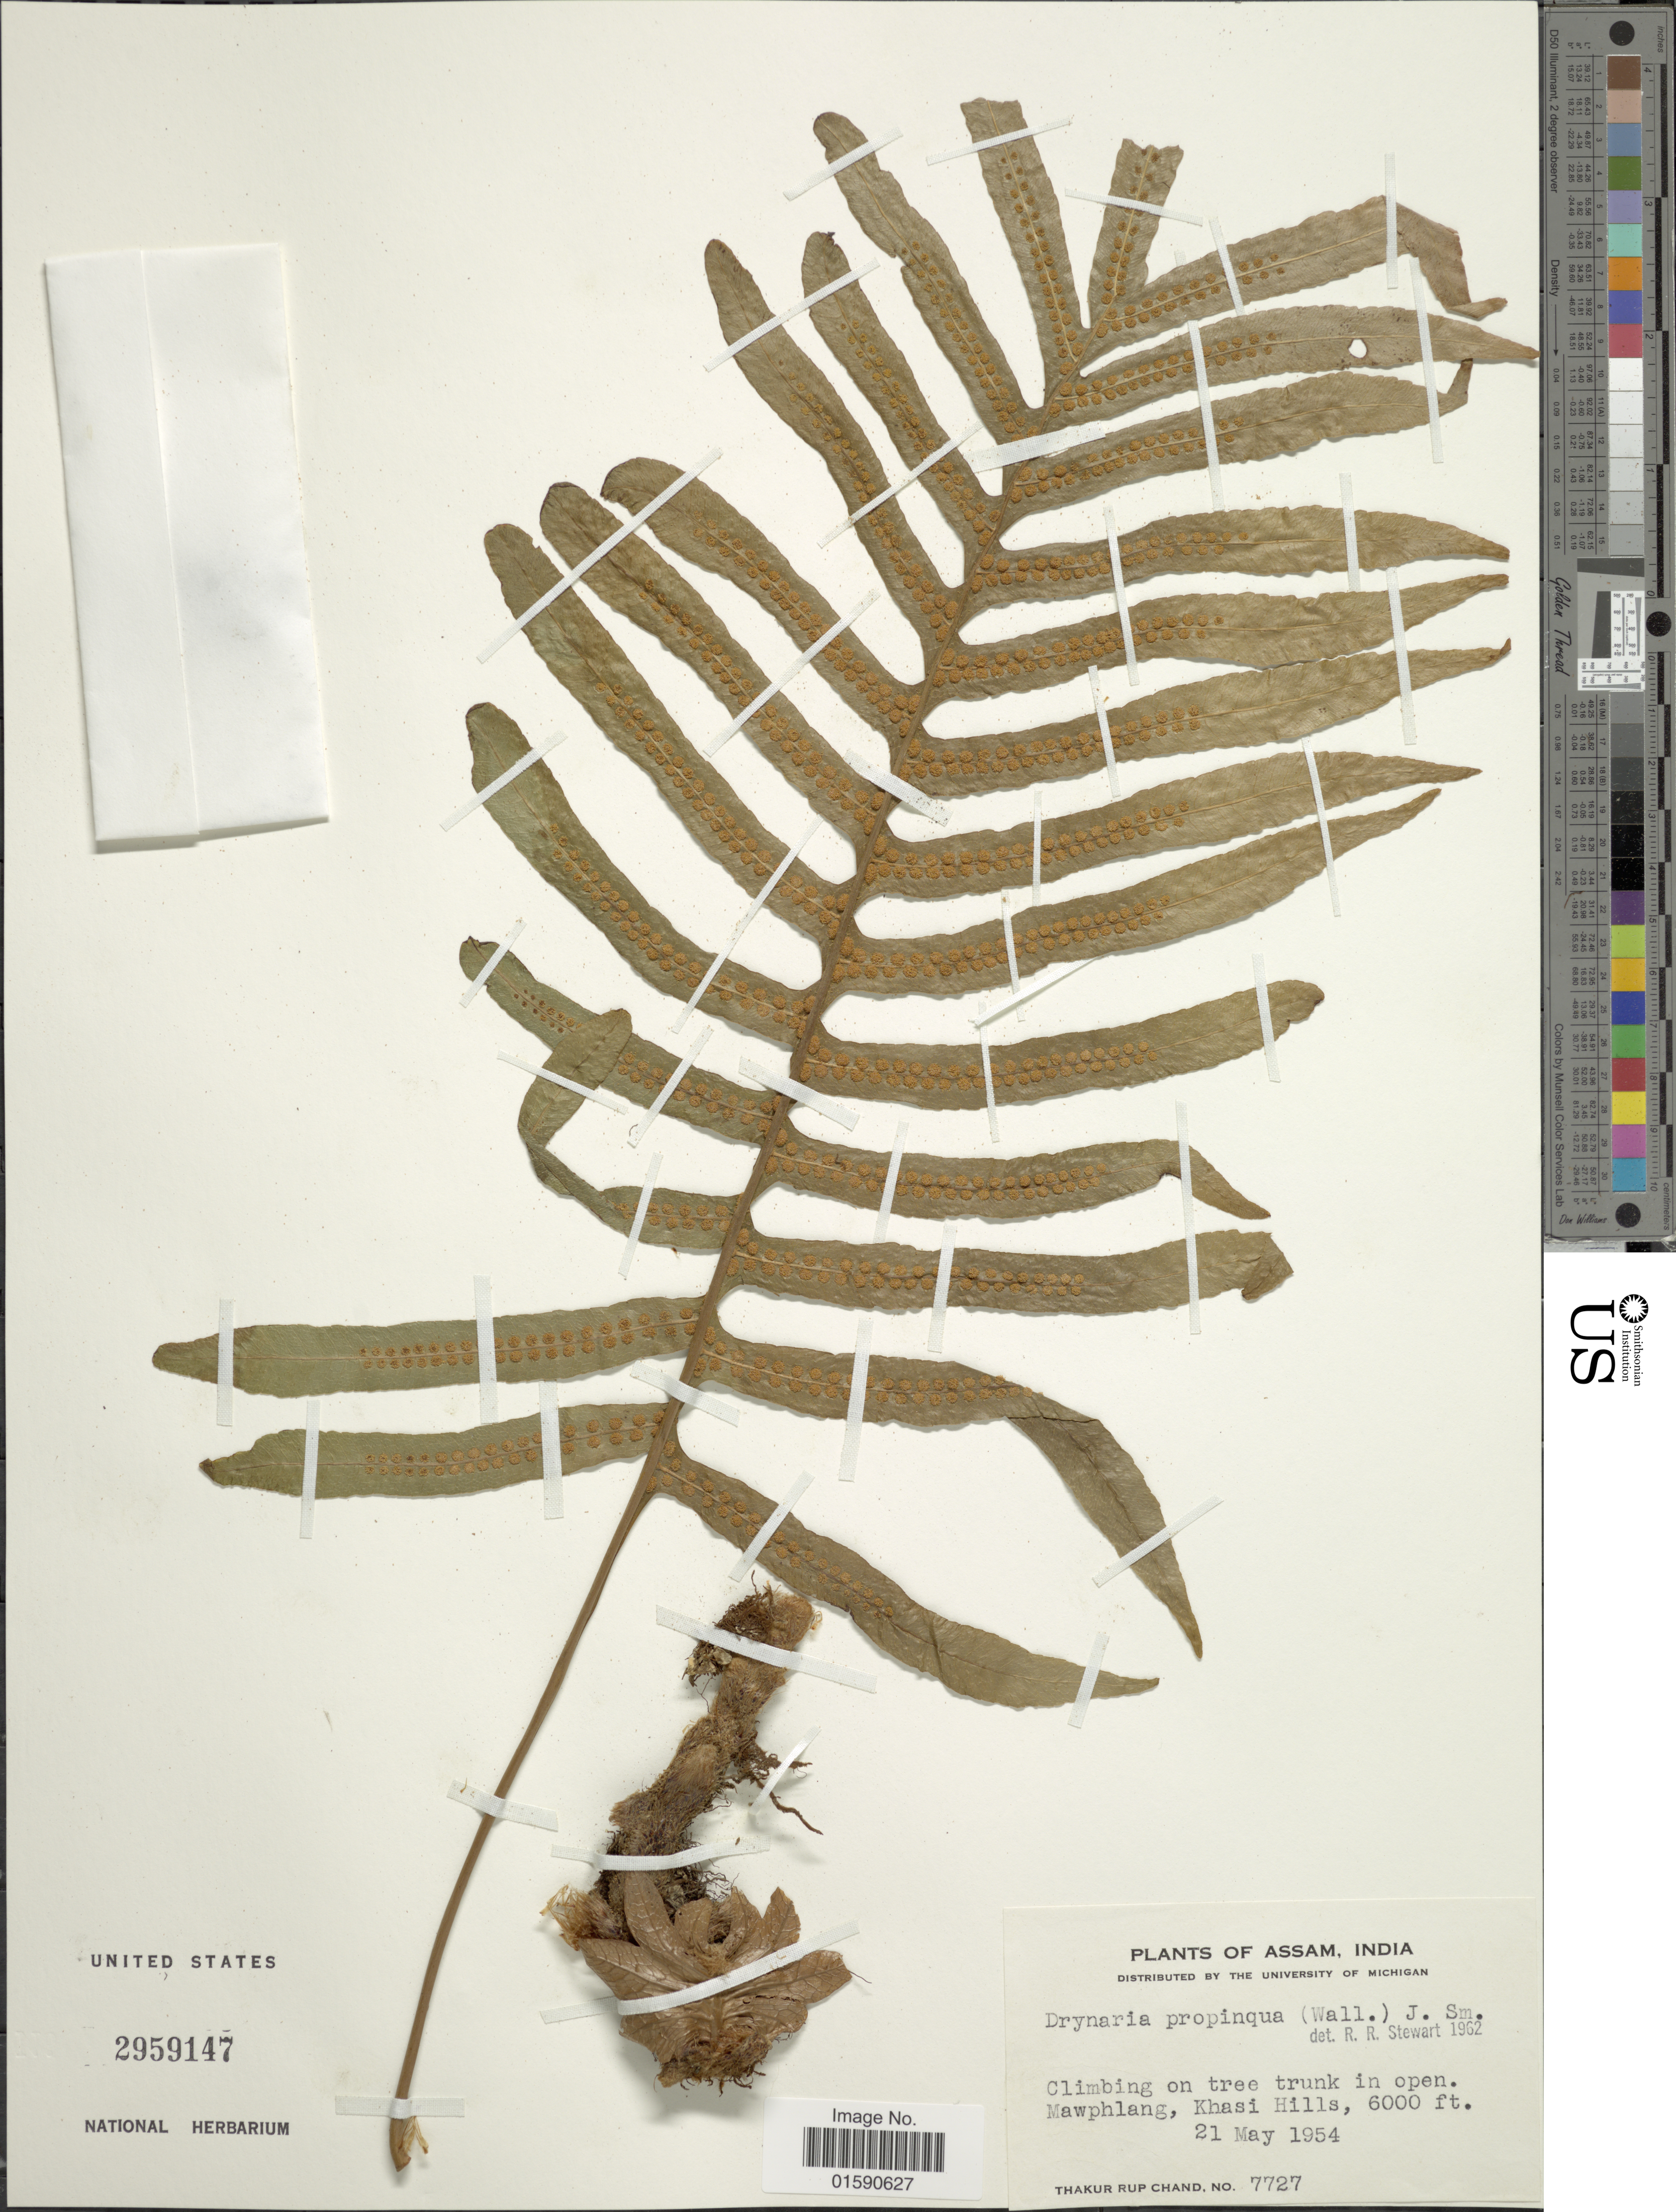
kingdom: Plantae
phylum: Tracheophyta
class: Polypodiopsida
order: Polypodiales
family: Polypodiaceae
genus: Drynaria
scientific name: Drynaria propinqua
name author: (Wall. ex Mett.) J. Sm.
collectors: T. R. Chand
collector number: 7727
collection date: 1954-05-21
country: India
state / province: Meghalaya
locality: Mawphlang, Khasi Hills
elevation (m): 1829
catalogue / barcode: US 2959147